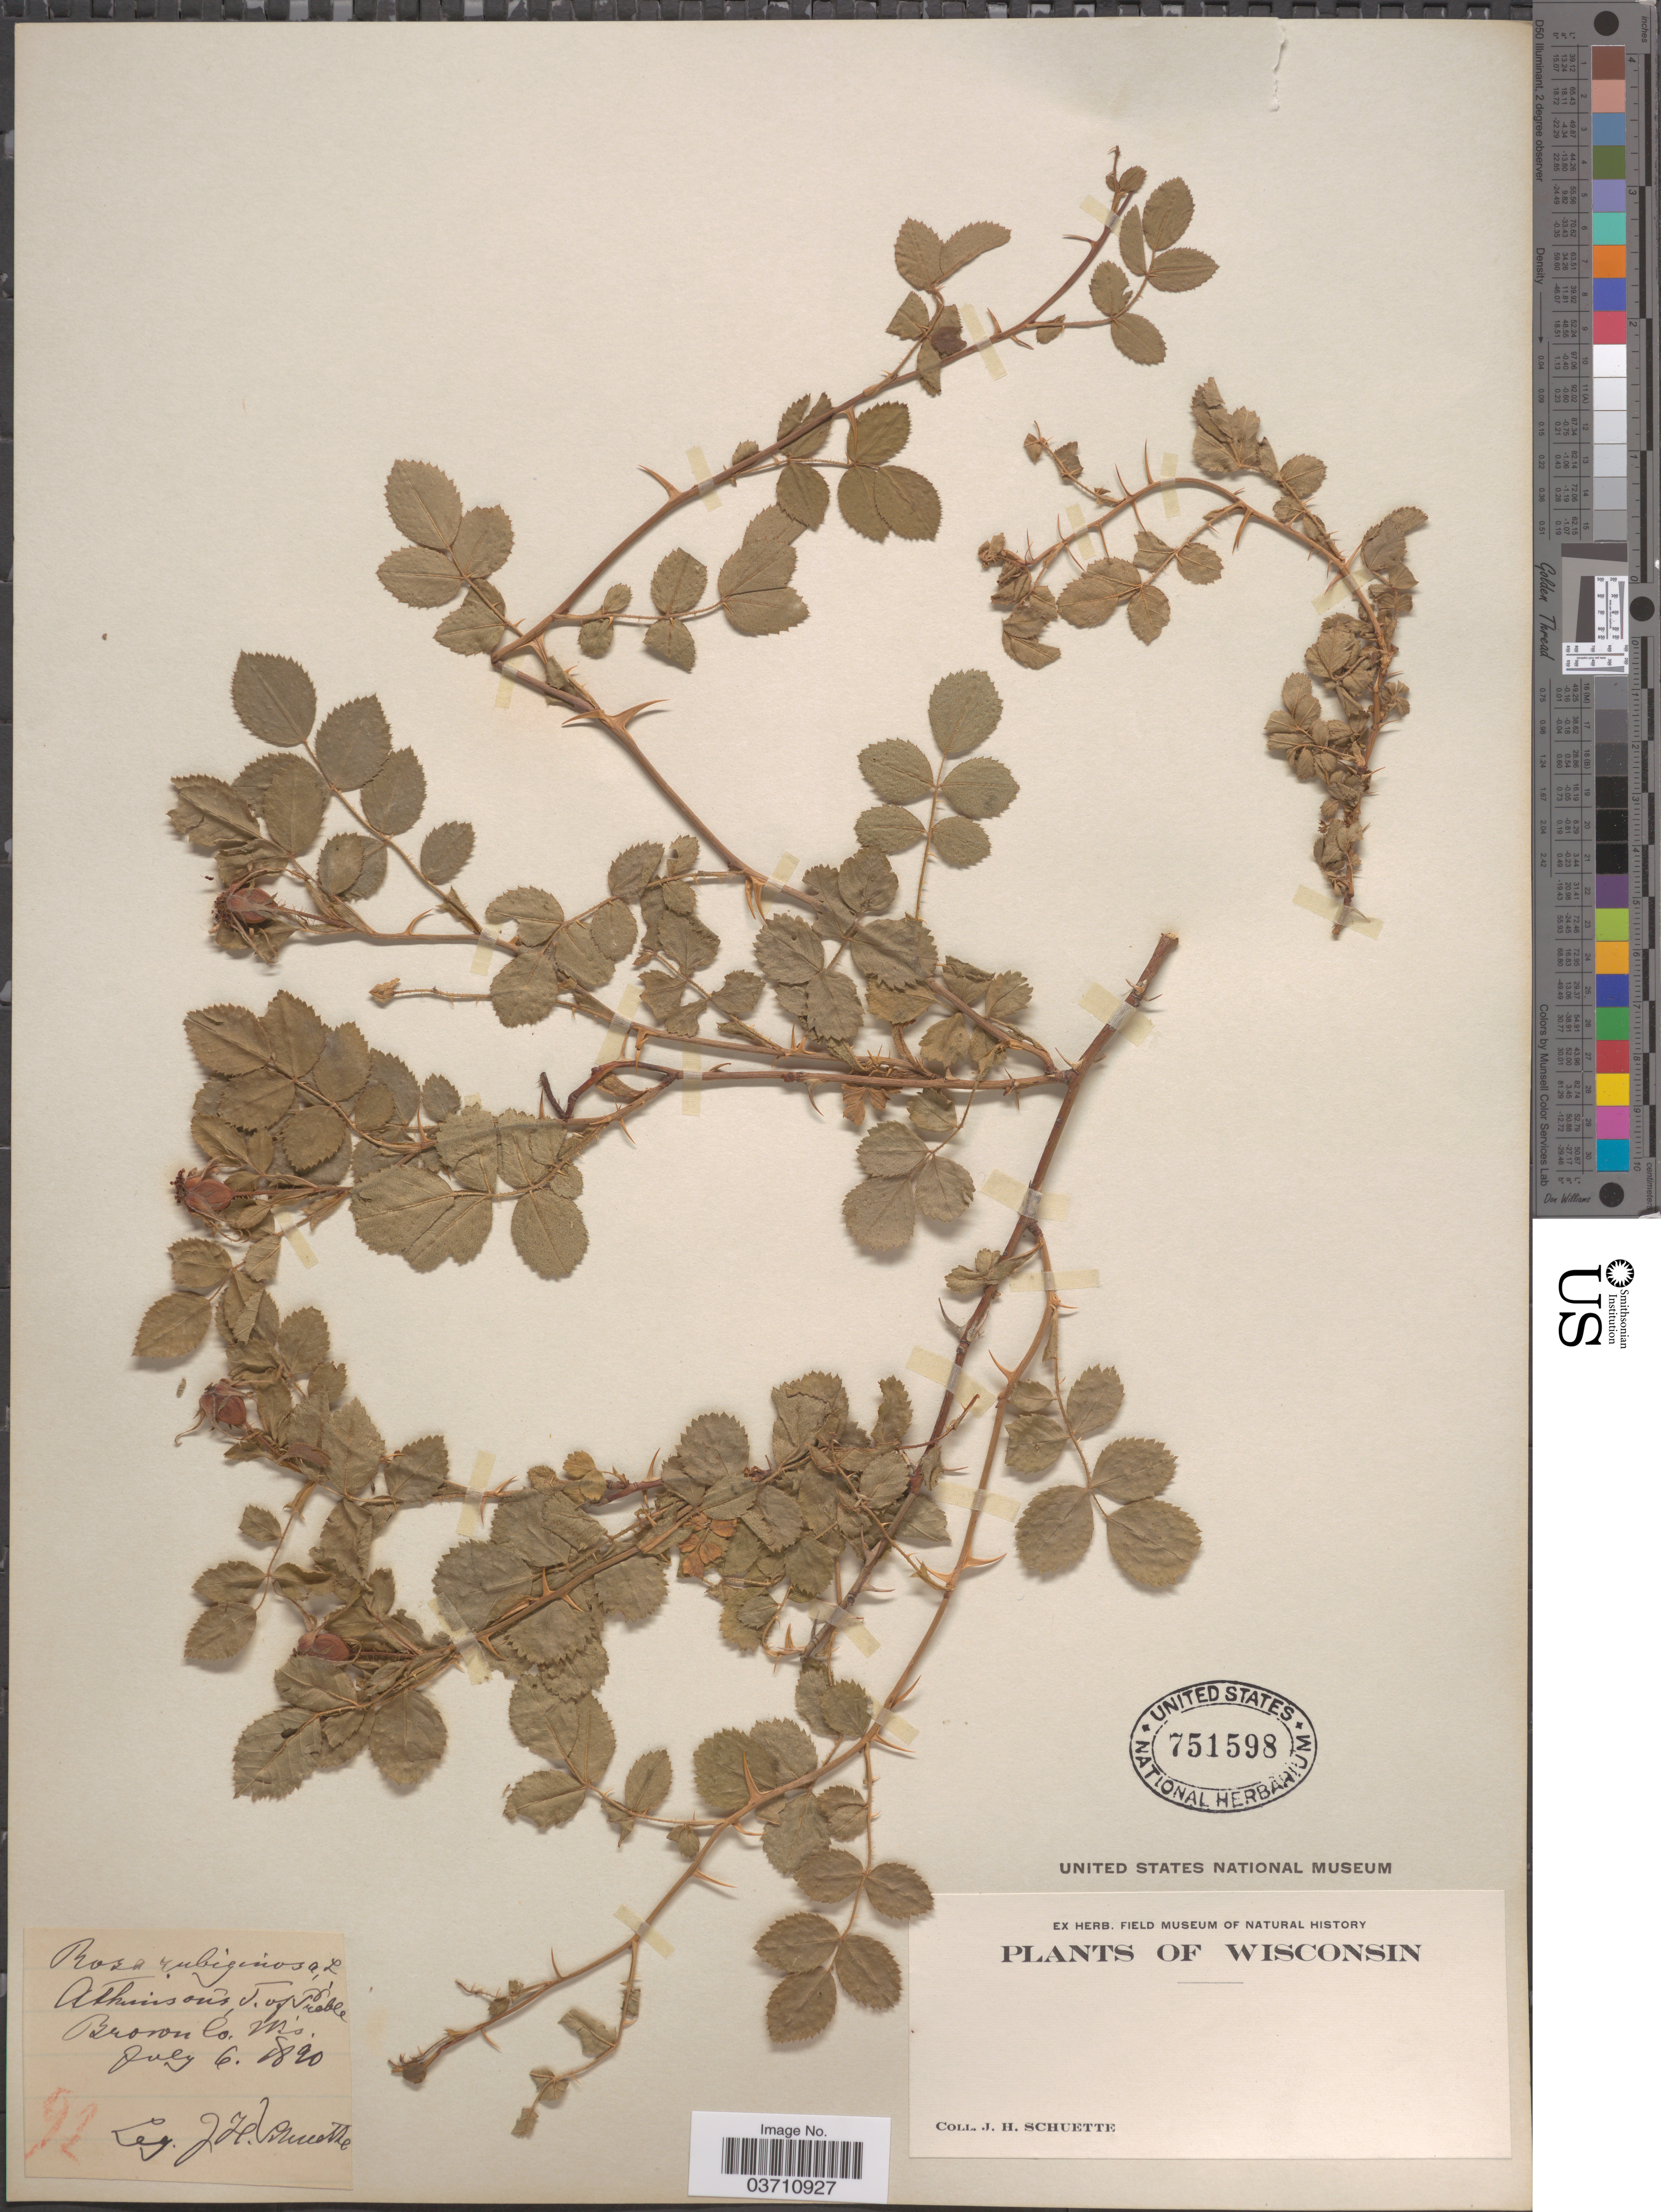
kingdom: Plantae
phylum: Tracheophyta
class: Magnoliopsida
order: Rosales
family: Rosaceae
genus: Rosa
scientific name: Rosa eglanteria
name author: L.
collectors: J. H. Schuette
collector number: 92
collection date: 1820-07-06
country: United States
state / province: Wisconsin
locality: Atkinsons, T. of Preble. Brown Co.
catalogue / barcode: US 751598